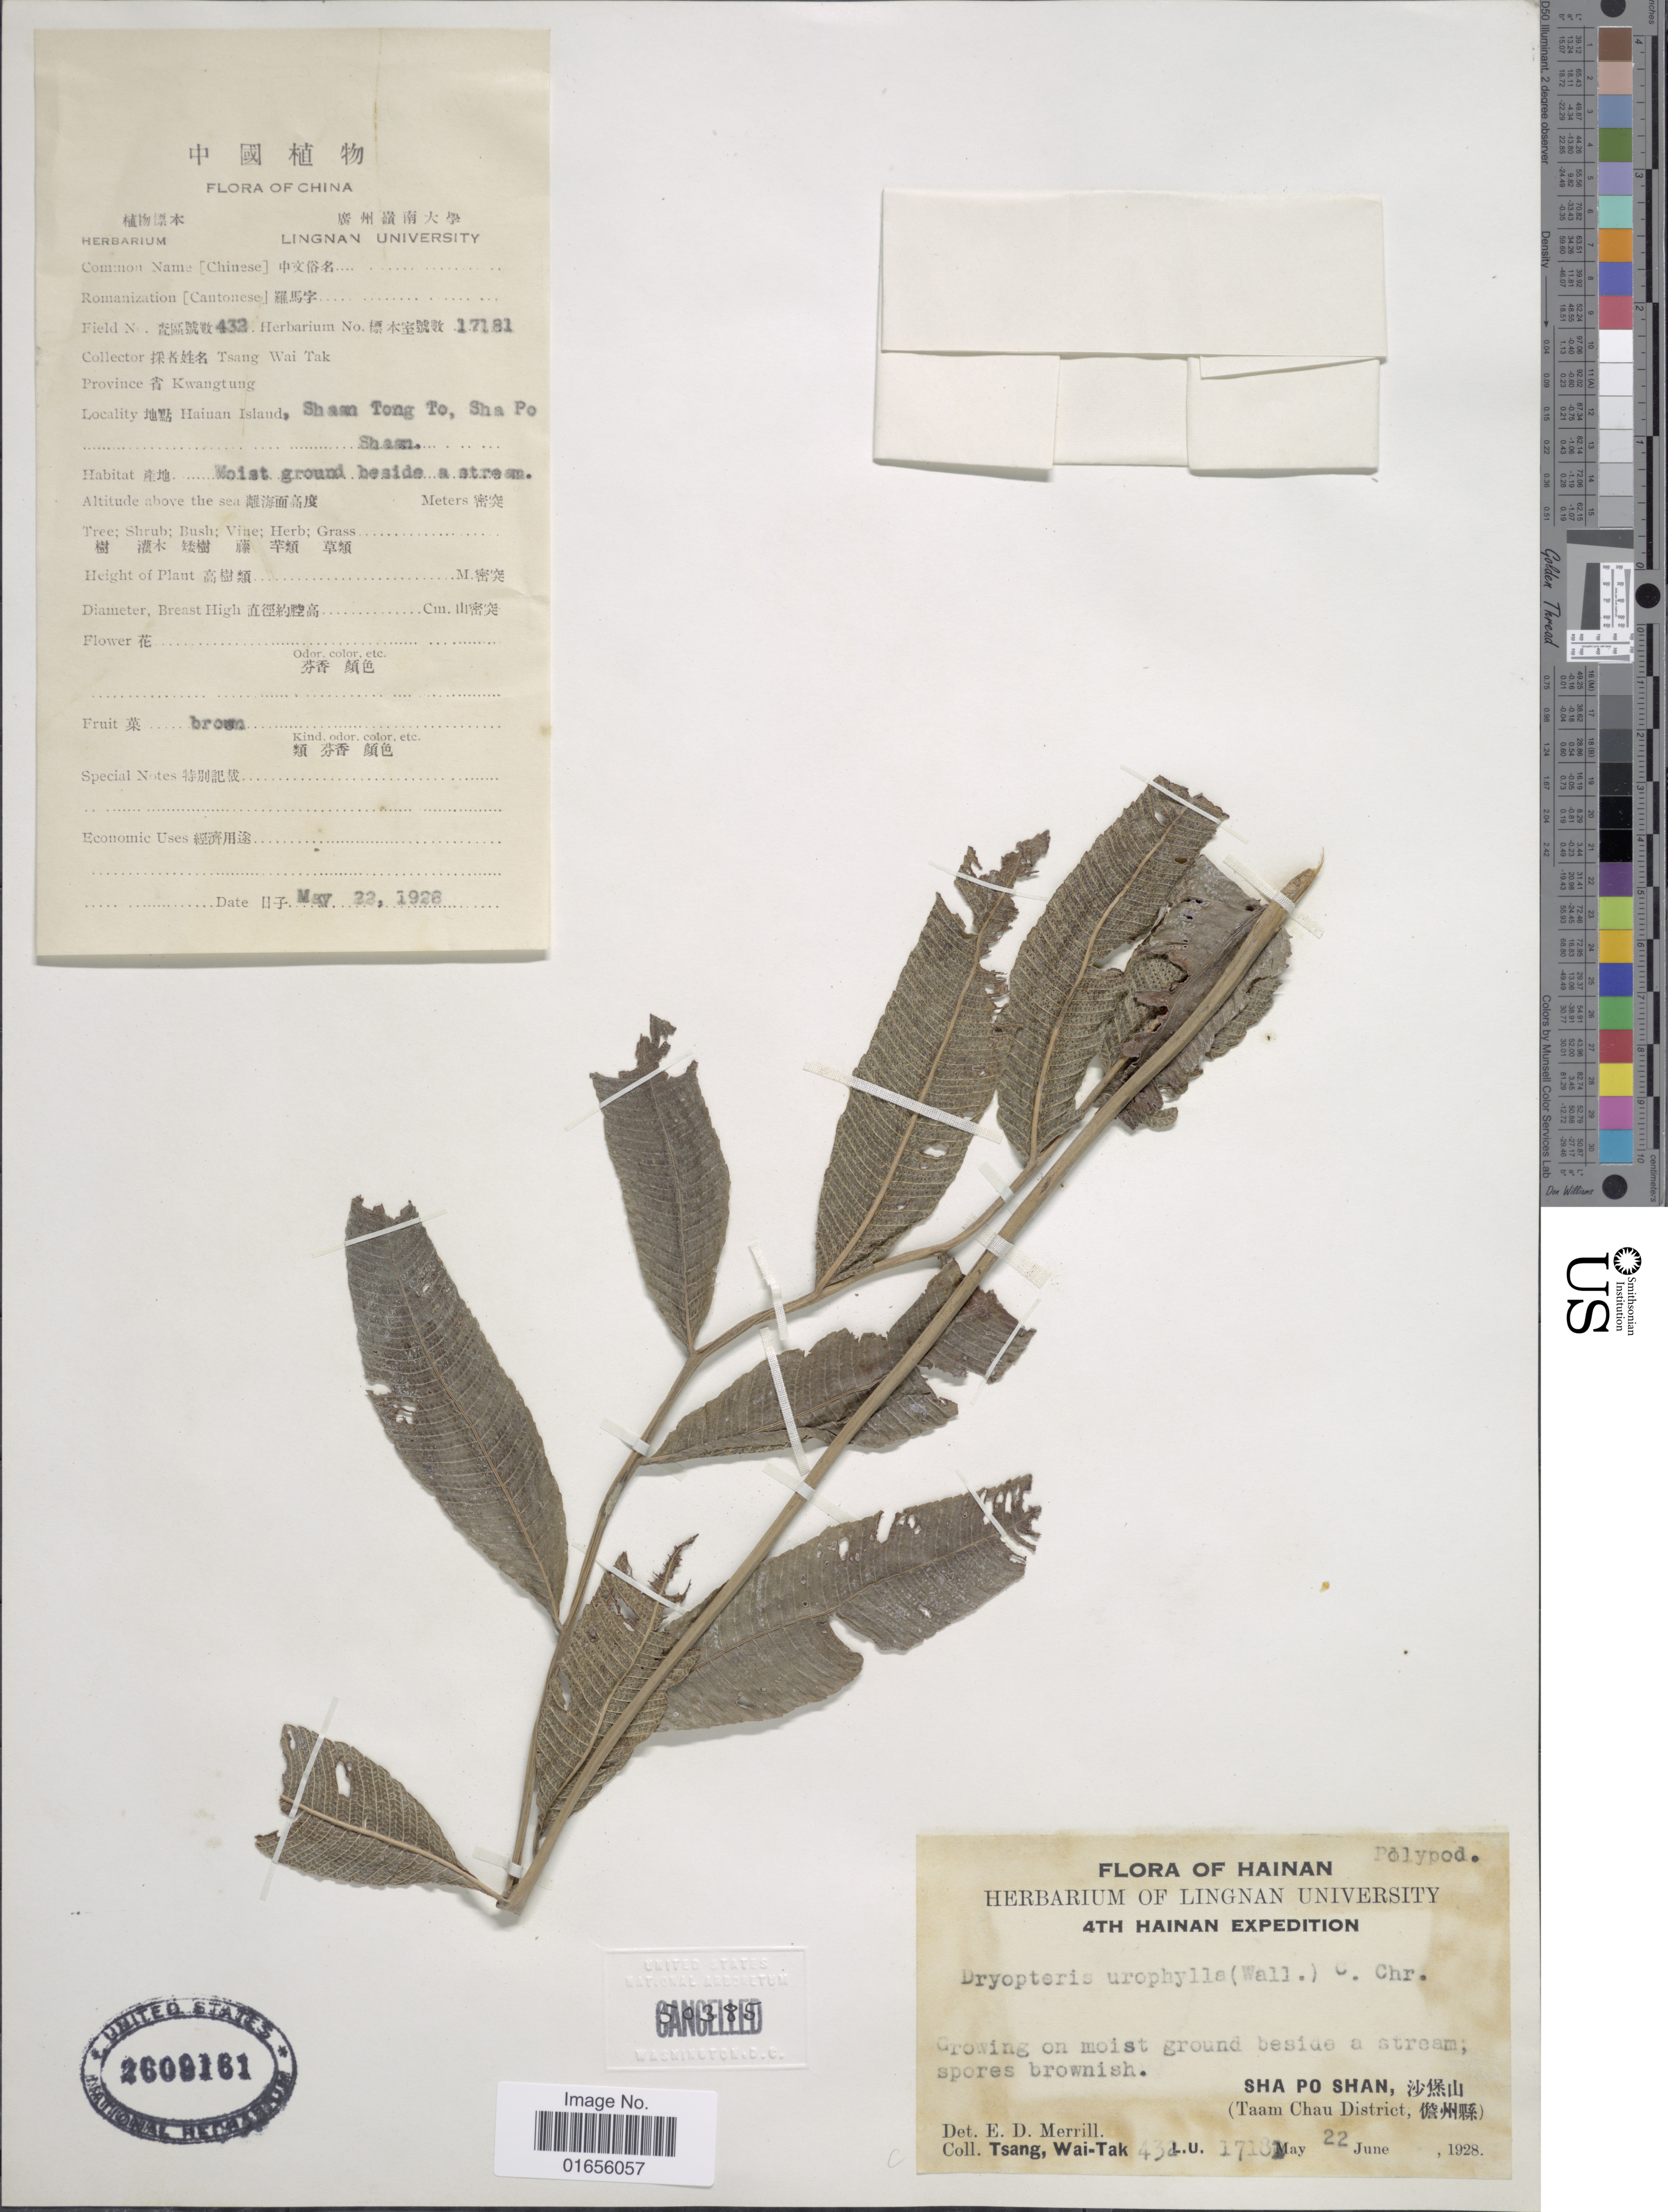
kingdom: Plantae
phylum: Tracheophyta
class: Polypodiopsida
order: Polypodiales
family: Thelypteridaceae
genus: Pronephrium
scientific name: Pronephrium repandum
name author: (Fée) Holttum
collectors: W. T. Tsang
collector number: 432/1718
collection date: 1928-05-22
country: China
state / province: Hainan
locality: Sha Po Shan (Taam Chau District), Shaan Tong To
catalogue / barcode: US 2609161